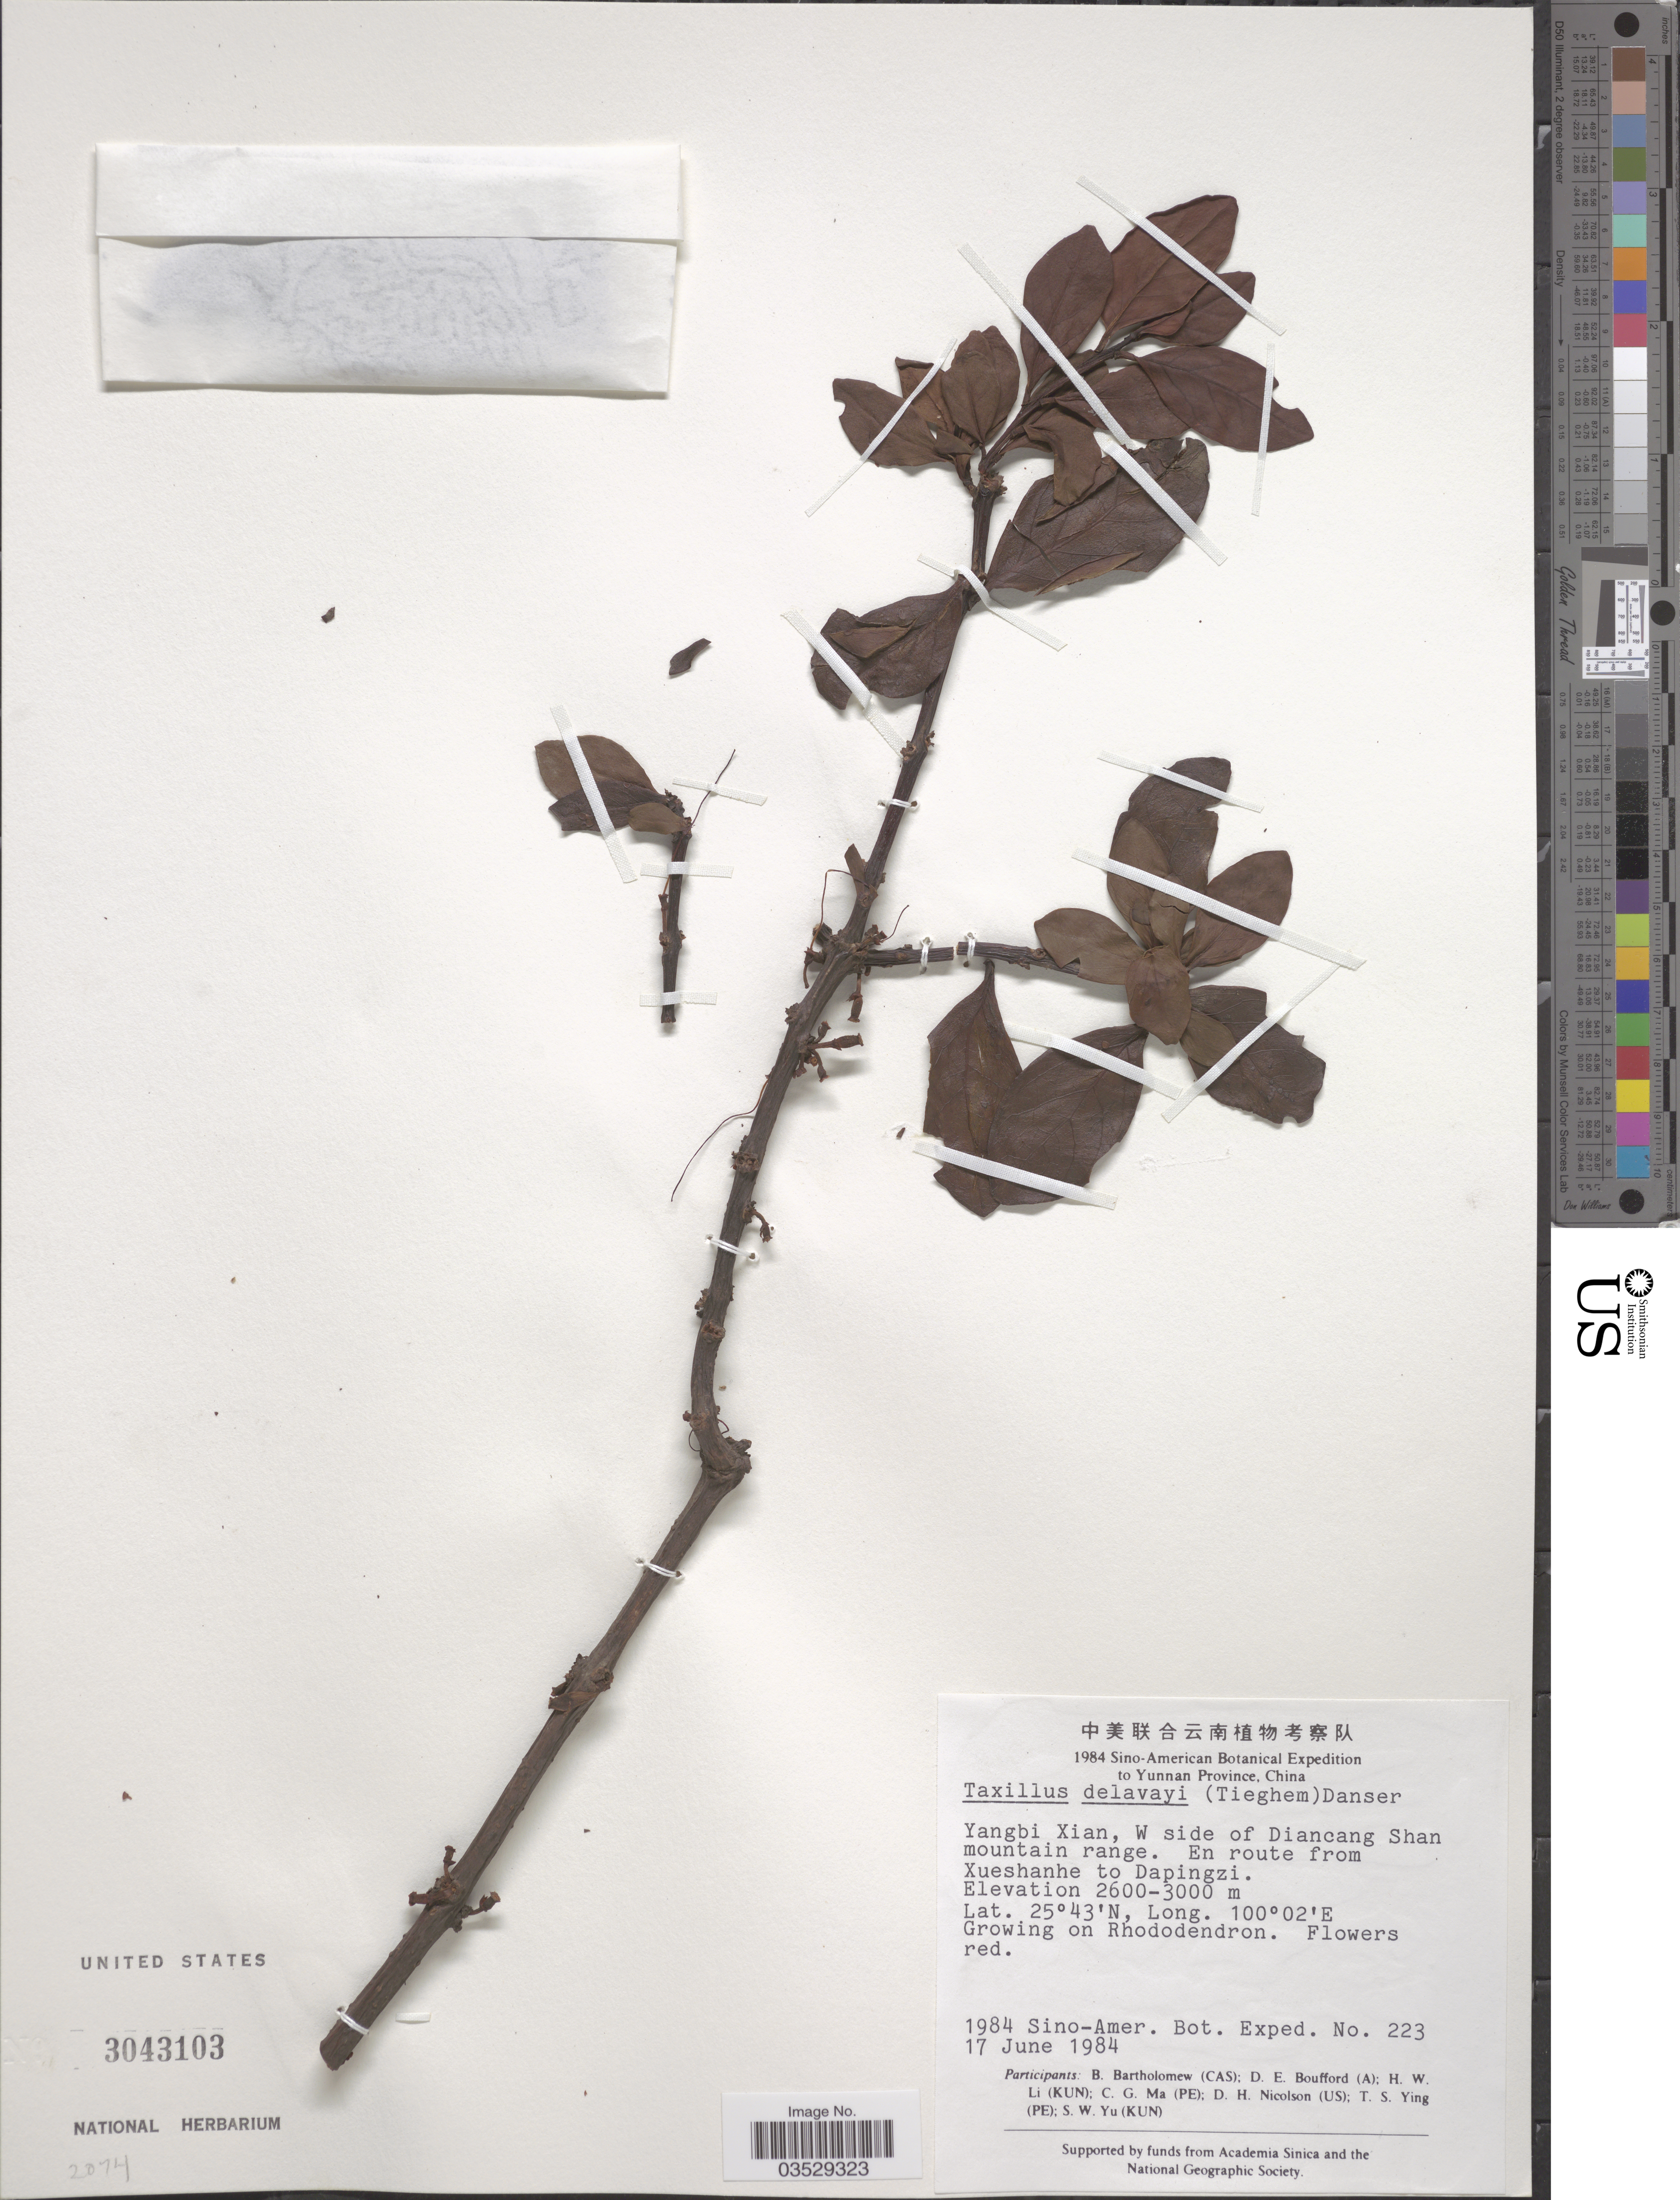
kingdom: Plantae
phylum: Tracheophyta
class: Magnoliopsida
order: Santalales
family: Loranthaceae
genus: Taxillus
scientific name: Taxillus delavayi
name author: (Tiegh.) Danser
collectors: Sino-Amer. Bot. Exped. 1984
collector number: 223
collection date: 1984-06-17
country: China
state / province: Yunnan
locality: Yangbi Xian, W side of Diancang Shan mountain range. En route from Xueshanhe to Dapingzi.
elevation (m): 2600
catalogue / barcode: US 3043103